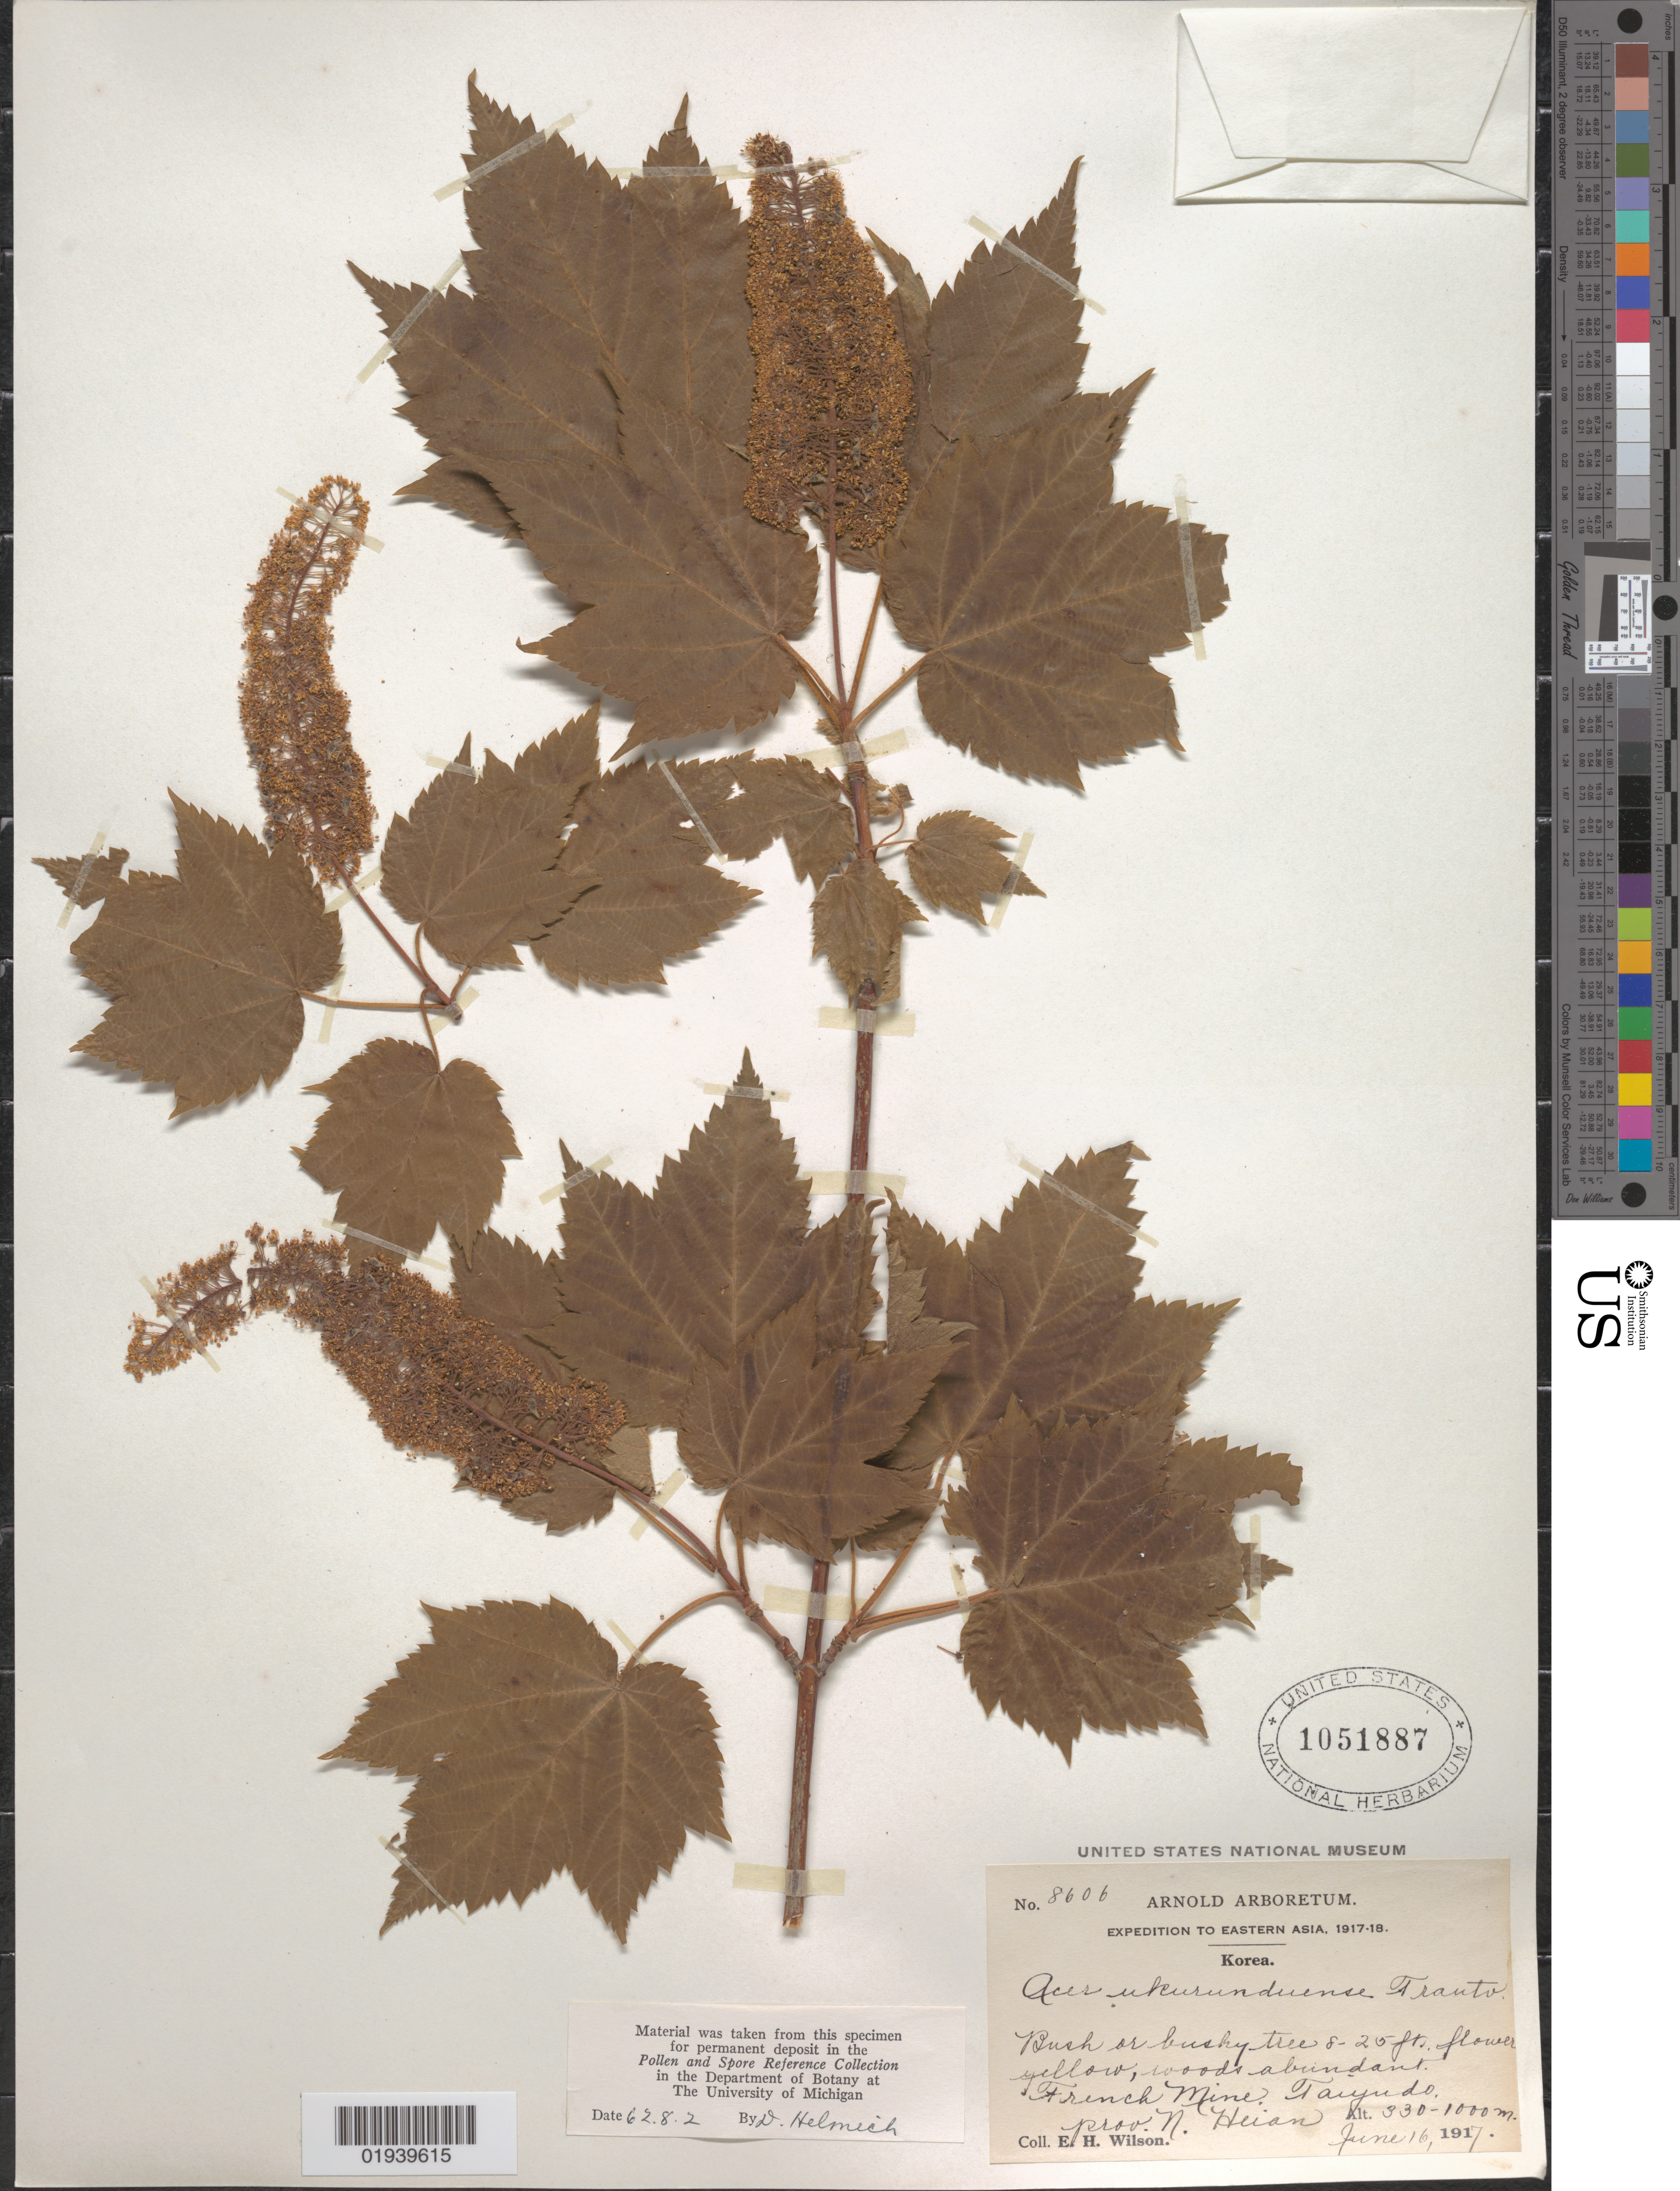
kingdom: Plantae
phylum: Tracheophyta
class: Magnoliopsida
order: Sapindales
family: Sapindaceae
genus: Acer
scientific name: Acer ukurunduense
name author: Trautv. & C.A. Mey.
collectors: E. H. Wilson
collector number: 8606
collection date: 1917-06-16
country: North Korea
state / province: North Heian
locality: French Mine, Taiyudo, Province N. Heian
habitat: Woods, abundant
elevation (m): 330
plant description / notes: Note: same collection number different dates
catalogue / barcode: US 1051887